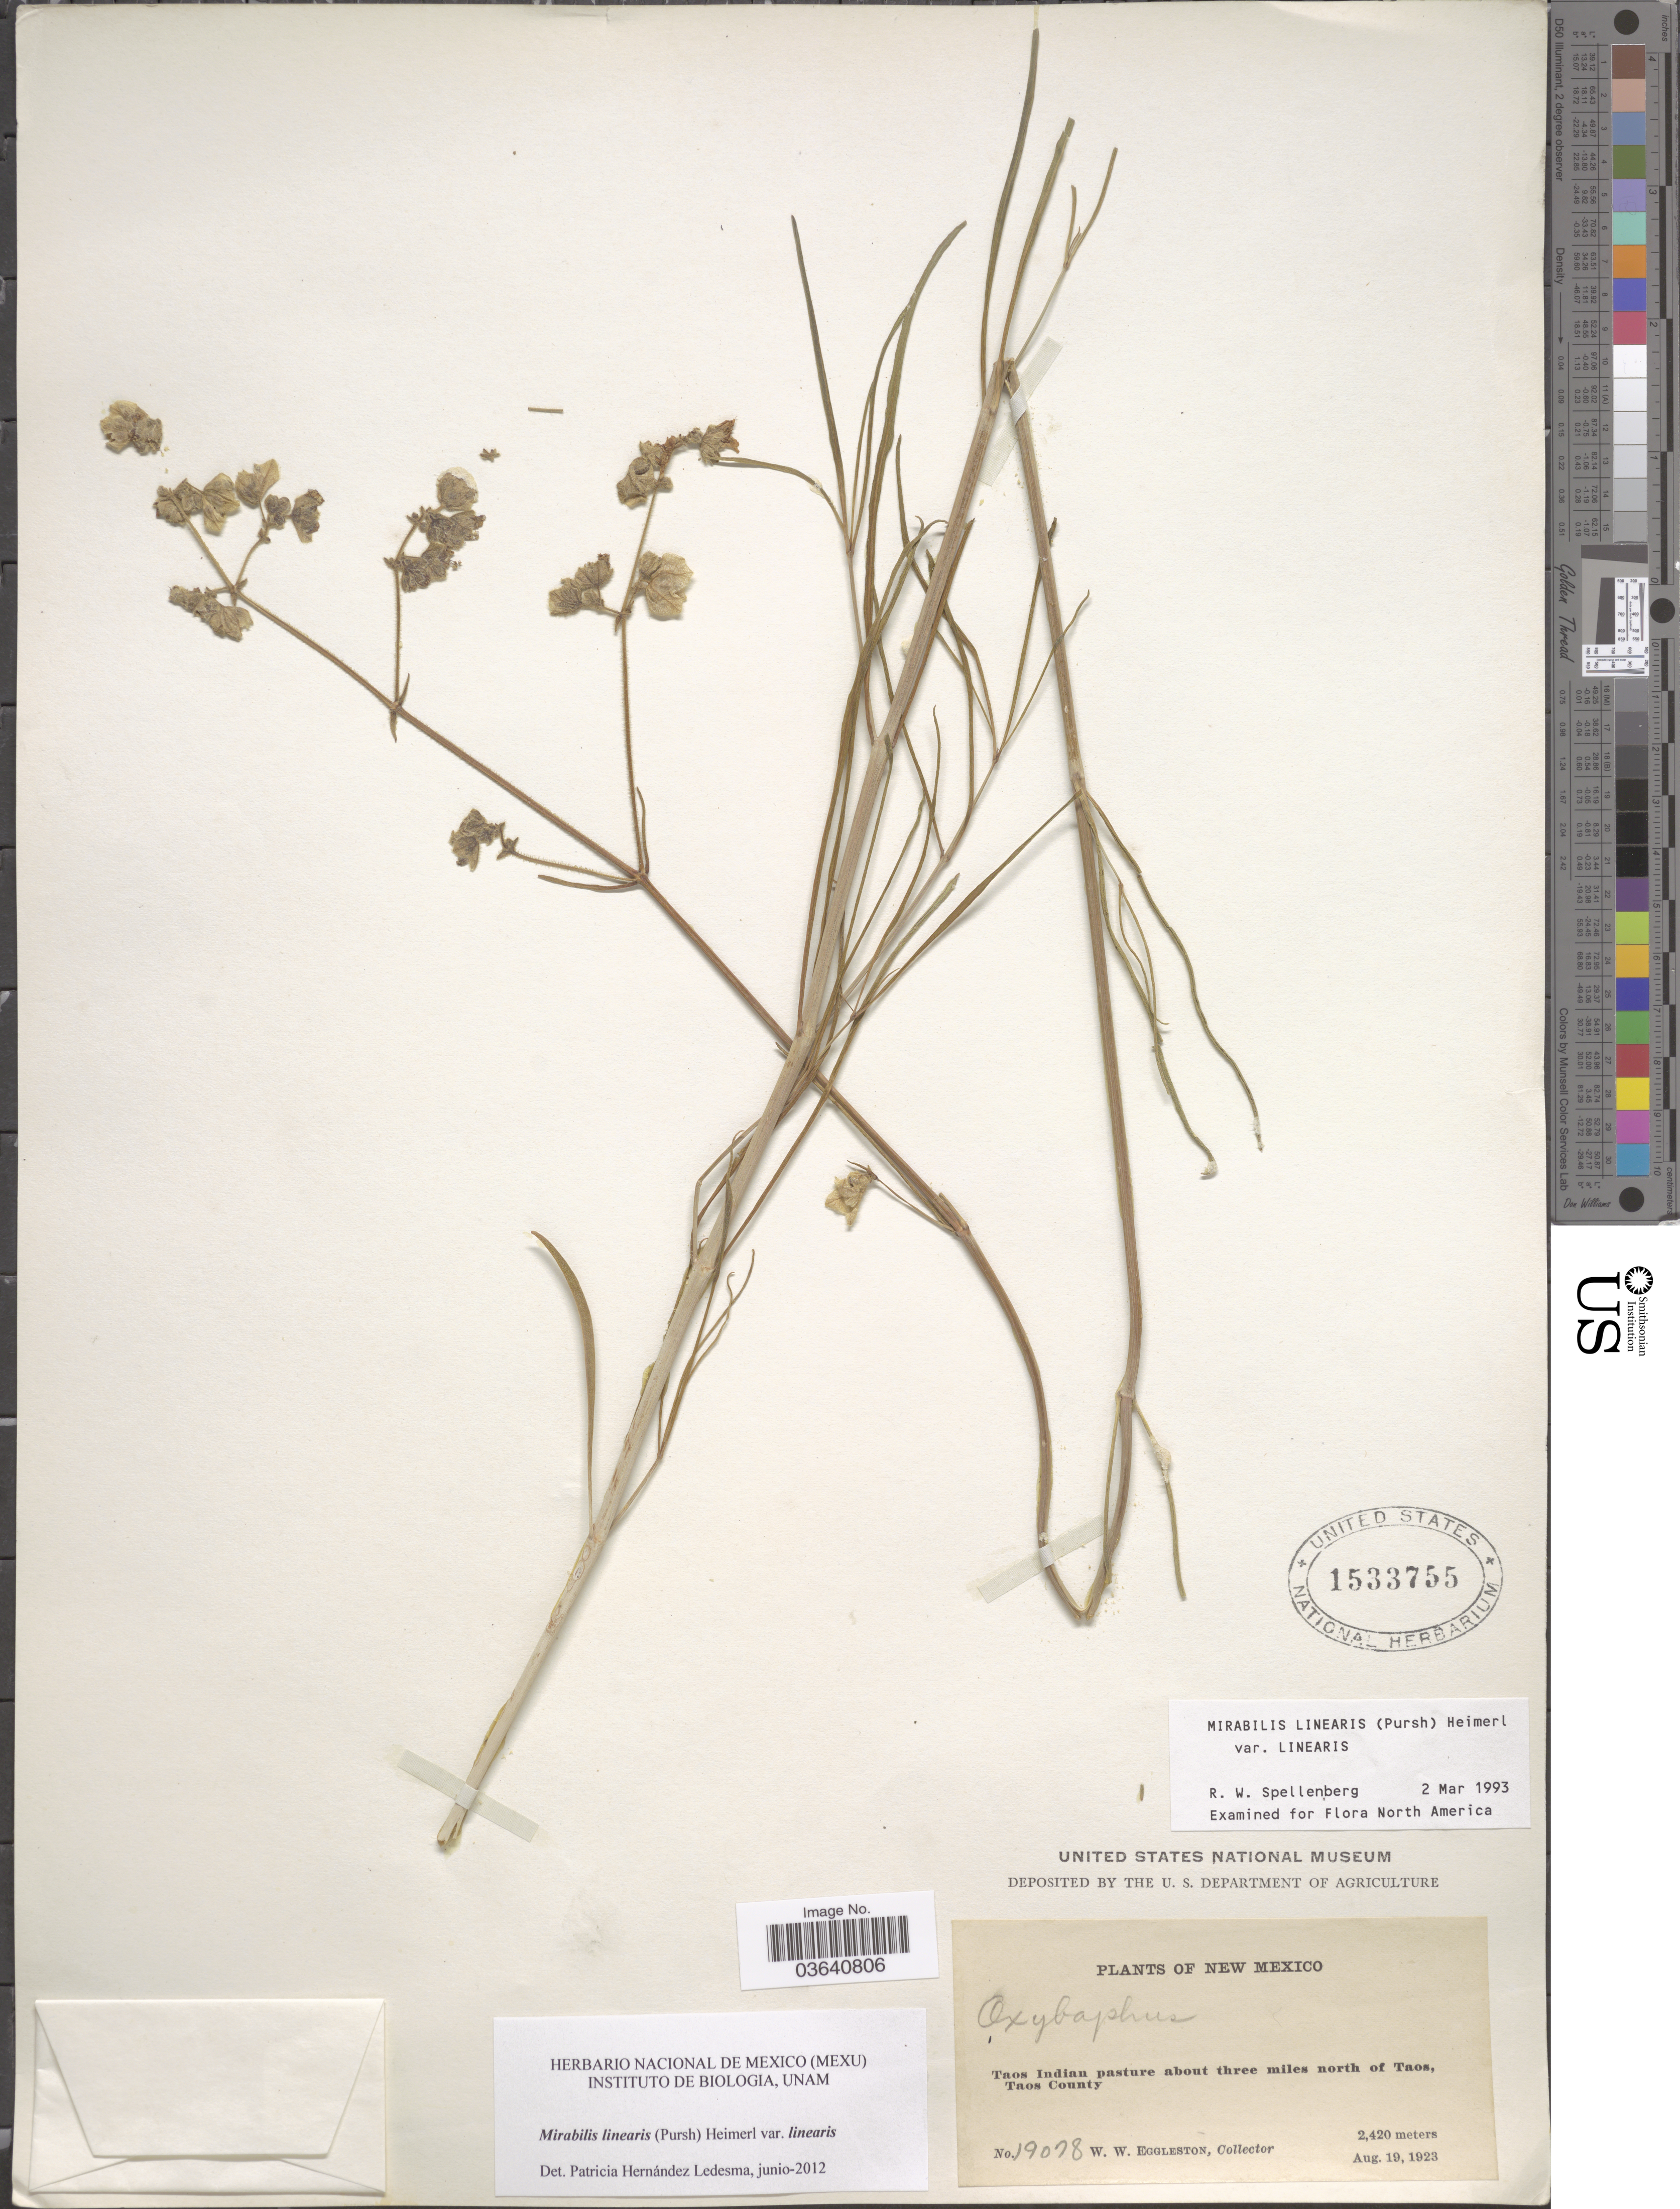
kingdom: Plantae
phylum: Tracheophyta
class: Magnoliopsida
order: Caryophyllales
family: Nyctaginaceae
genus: Mirabilis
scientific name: Mirabilis linearis var. linearis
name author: (Pursh) Heimerl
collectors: W. W. Eggleston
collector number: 19078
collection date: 1923-08-19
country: United States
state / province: New Mexico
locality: Taos Indian pasture about three miles north of Taos, Taos County.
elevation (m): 2420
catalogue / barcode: US 1533755